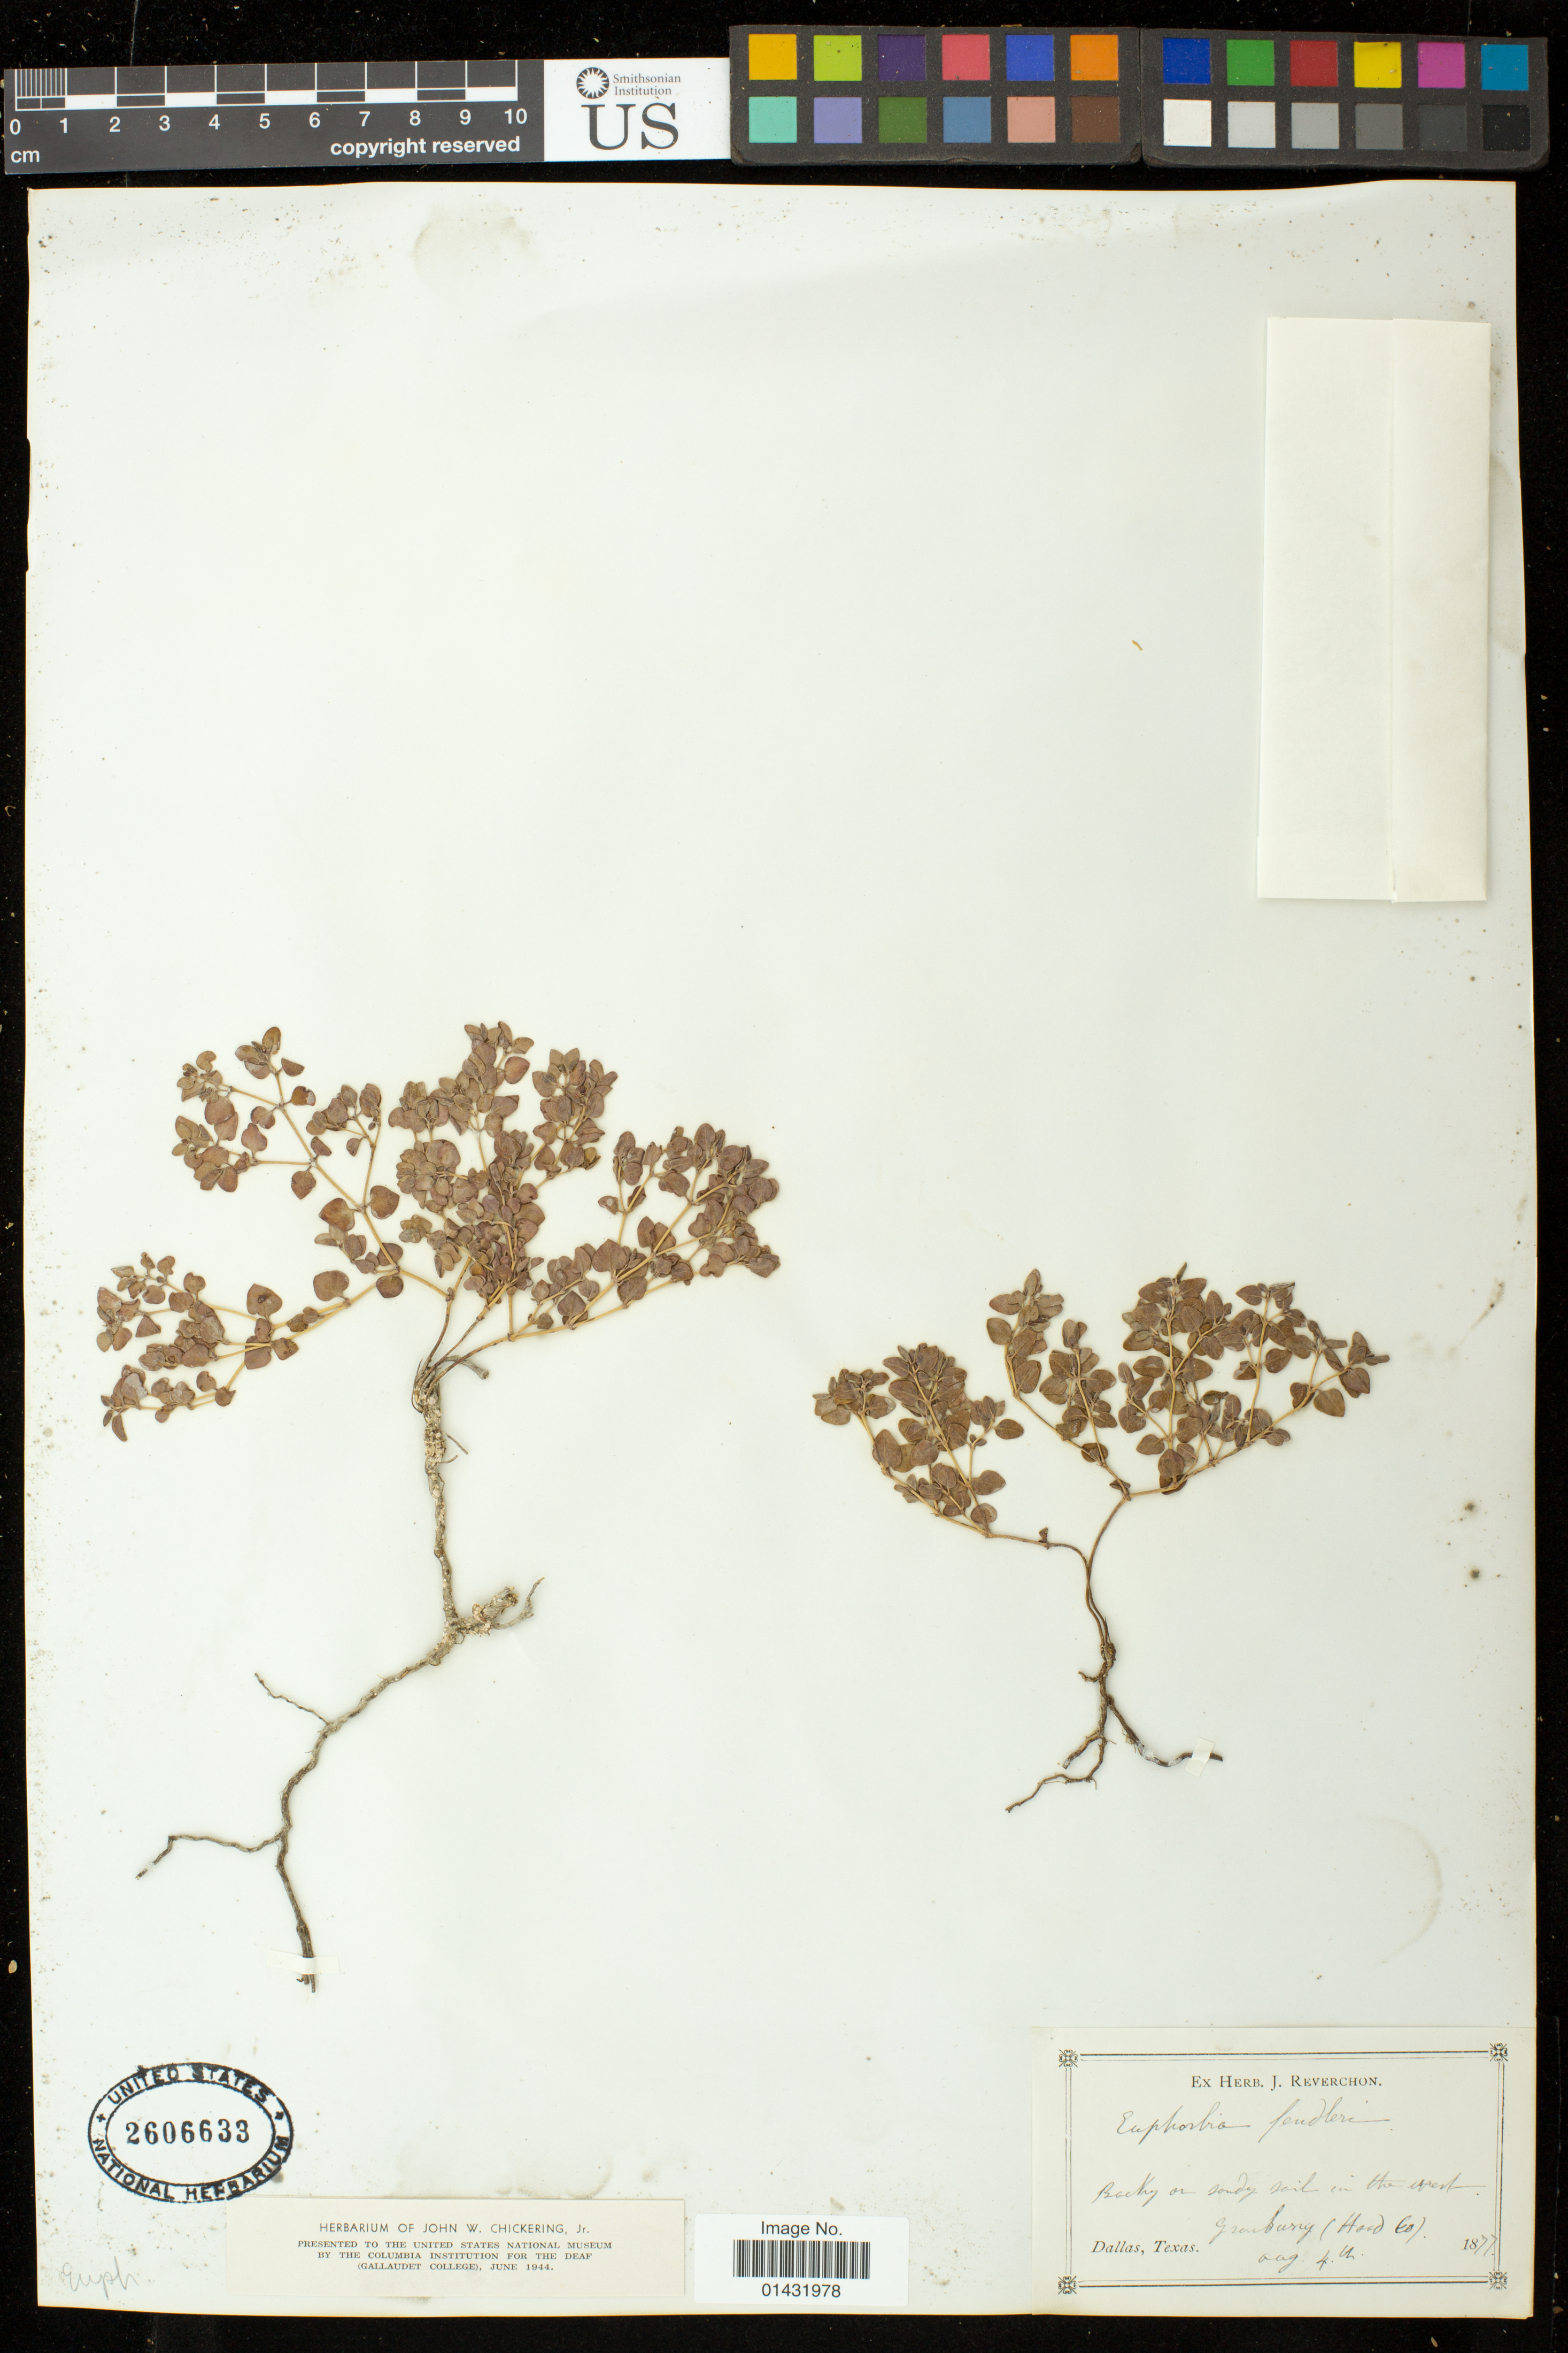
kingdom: Plantae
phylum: Tracheophyta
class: Magnoliopsida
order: Malpighiales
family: Euphorbiaceae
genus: Euphorbia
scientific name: Euphorbia fendleri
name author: Torr. & A. Gray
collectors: J. Reverchon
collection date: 1877-08-04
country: United States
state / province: Texas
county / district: Hood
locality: Granbury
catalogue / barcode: US 2606633